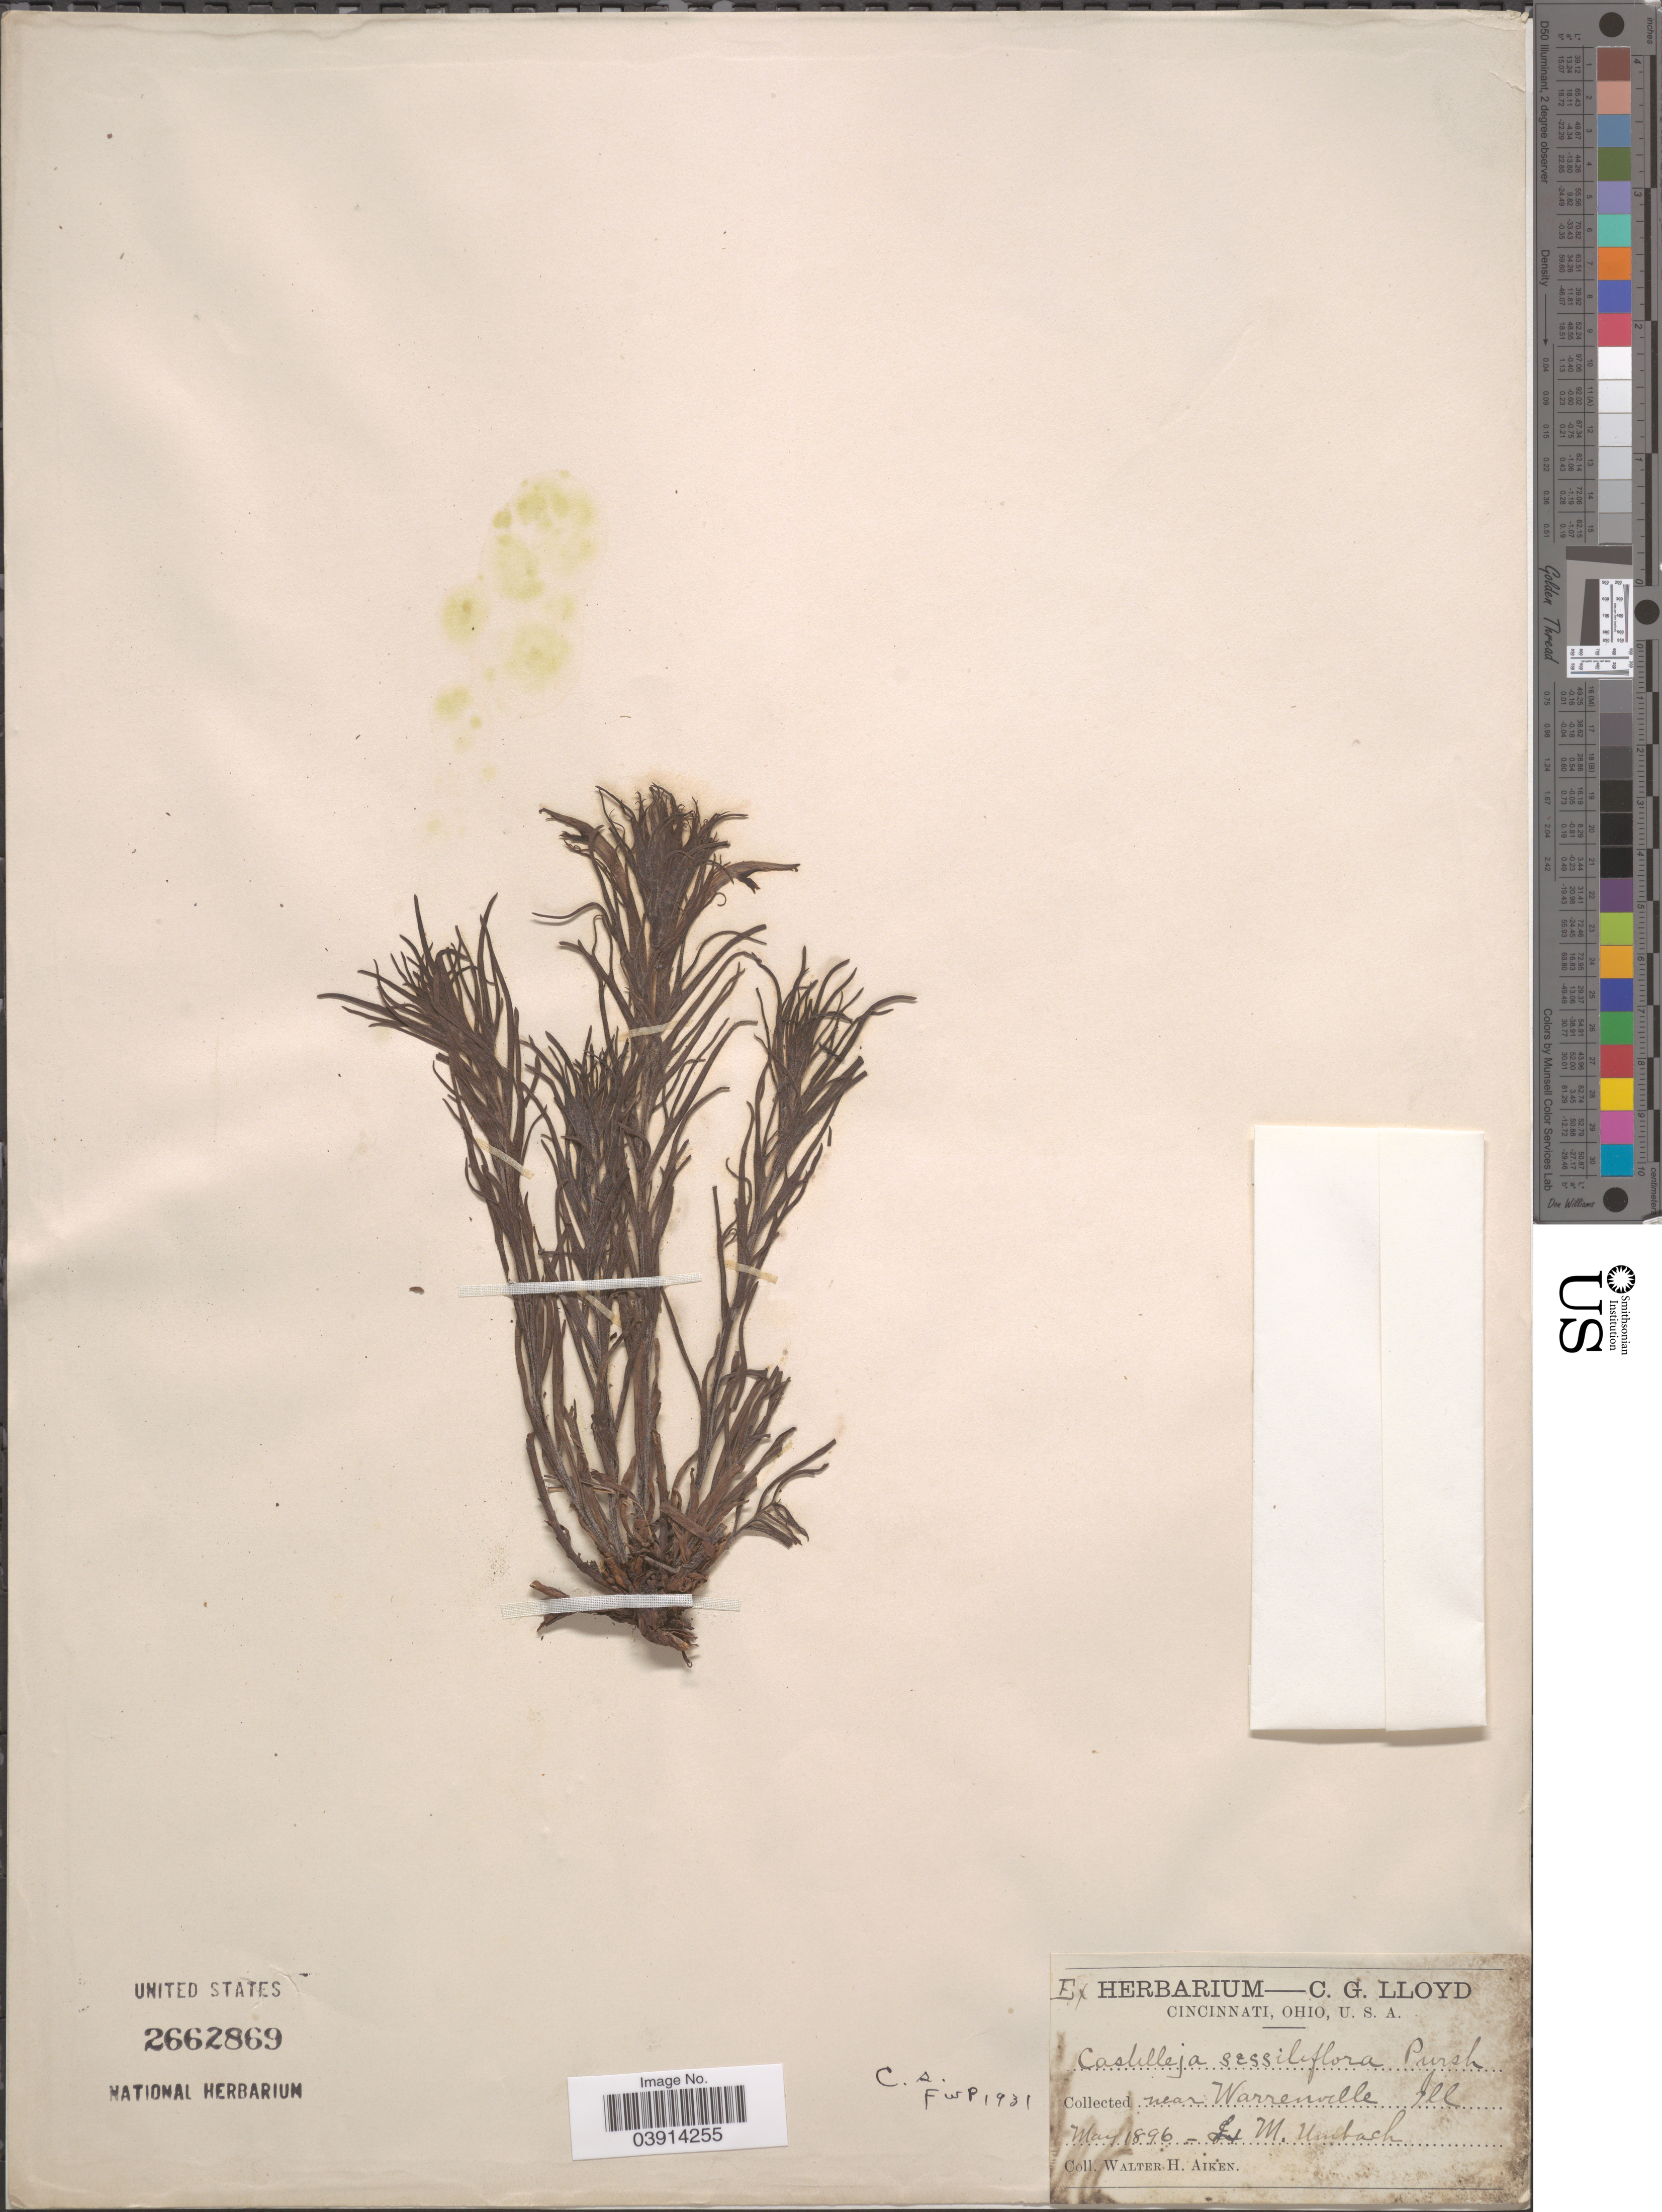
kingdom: Plantae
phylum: Tracheophyta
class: Magnoliopsida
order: Lamiales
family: Orobanchaceae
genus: Castilleja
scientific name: Castilleja sessiliflora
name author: Pursh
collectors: W. Aiken & L. M. Umbach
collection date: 1896-05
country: United States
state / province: Illinois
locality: Near Warrenville.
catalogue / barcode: US 2662869